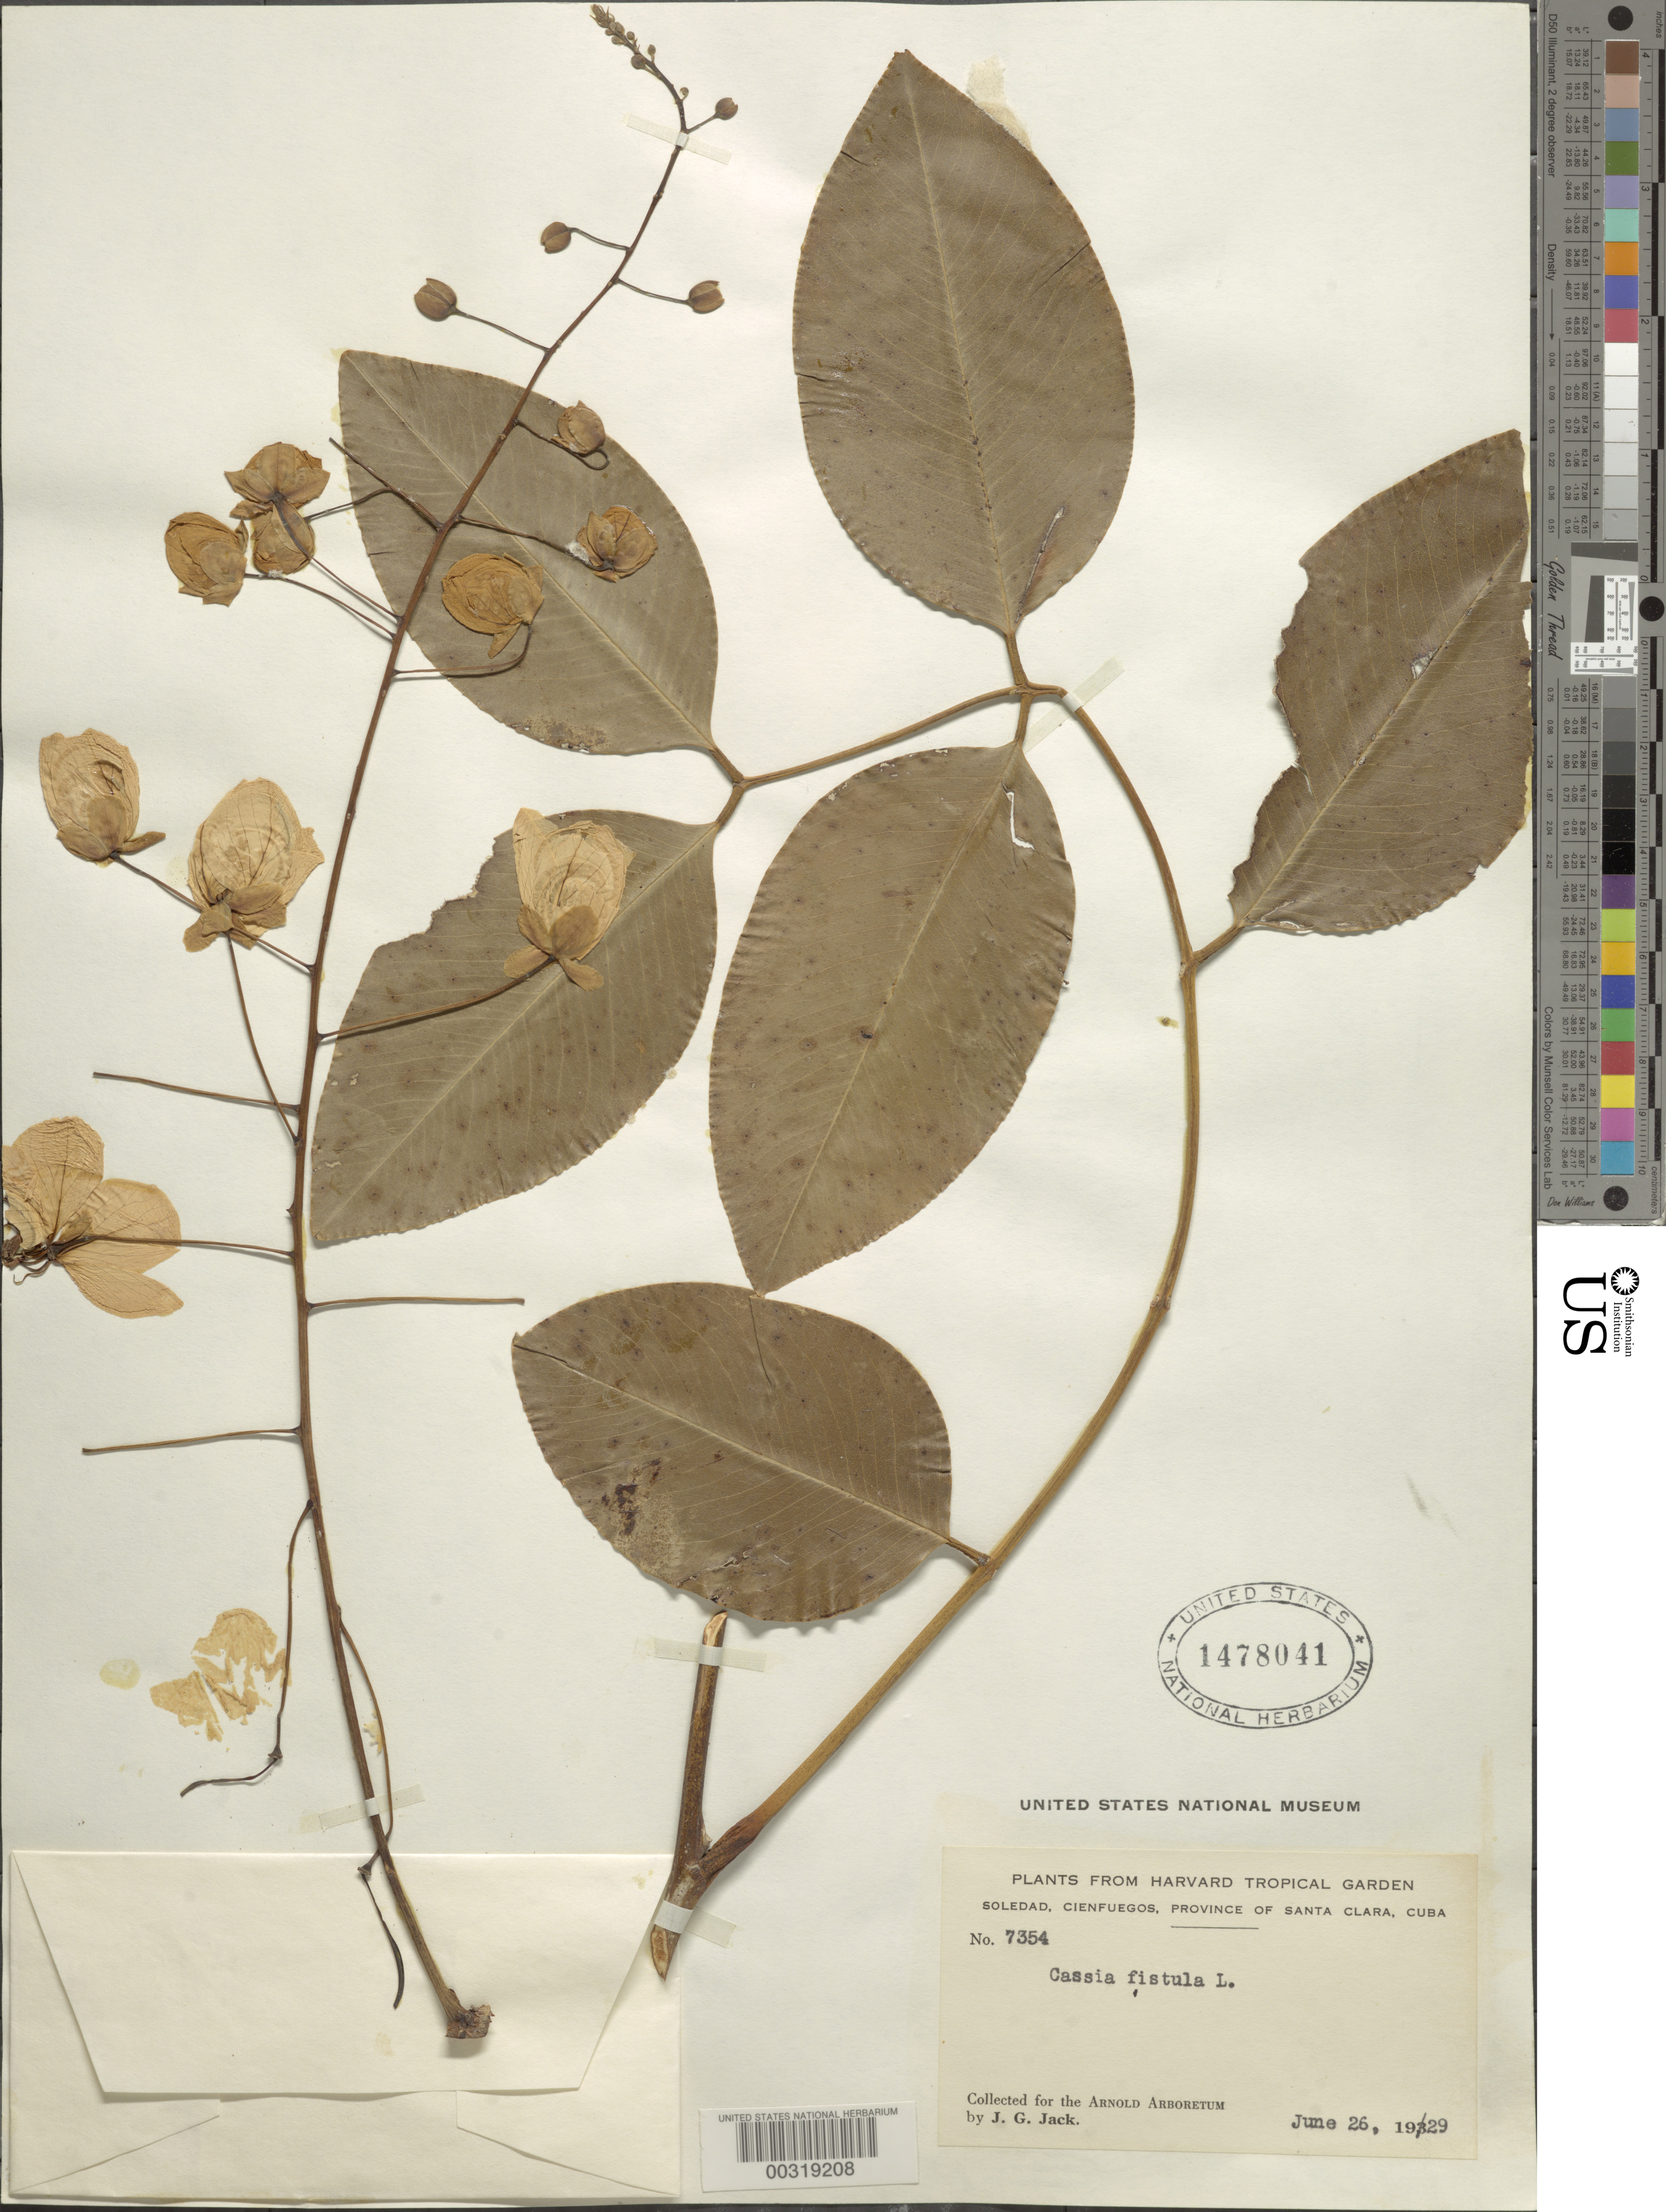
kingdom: Plantae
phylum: Tracheophyta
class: Magnoliopsida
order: Fabales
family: Fabaceae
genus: Cassia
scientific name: Cassia fistula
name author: L.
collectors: J. G. Jack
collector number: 7354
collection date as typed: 26 Jun 1929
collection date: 1929-06-26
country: Cuba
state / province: Las Villas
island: Greater Antilles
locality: Soledad, cienfuegos, harvard tropical garden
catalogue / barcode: US 1478041